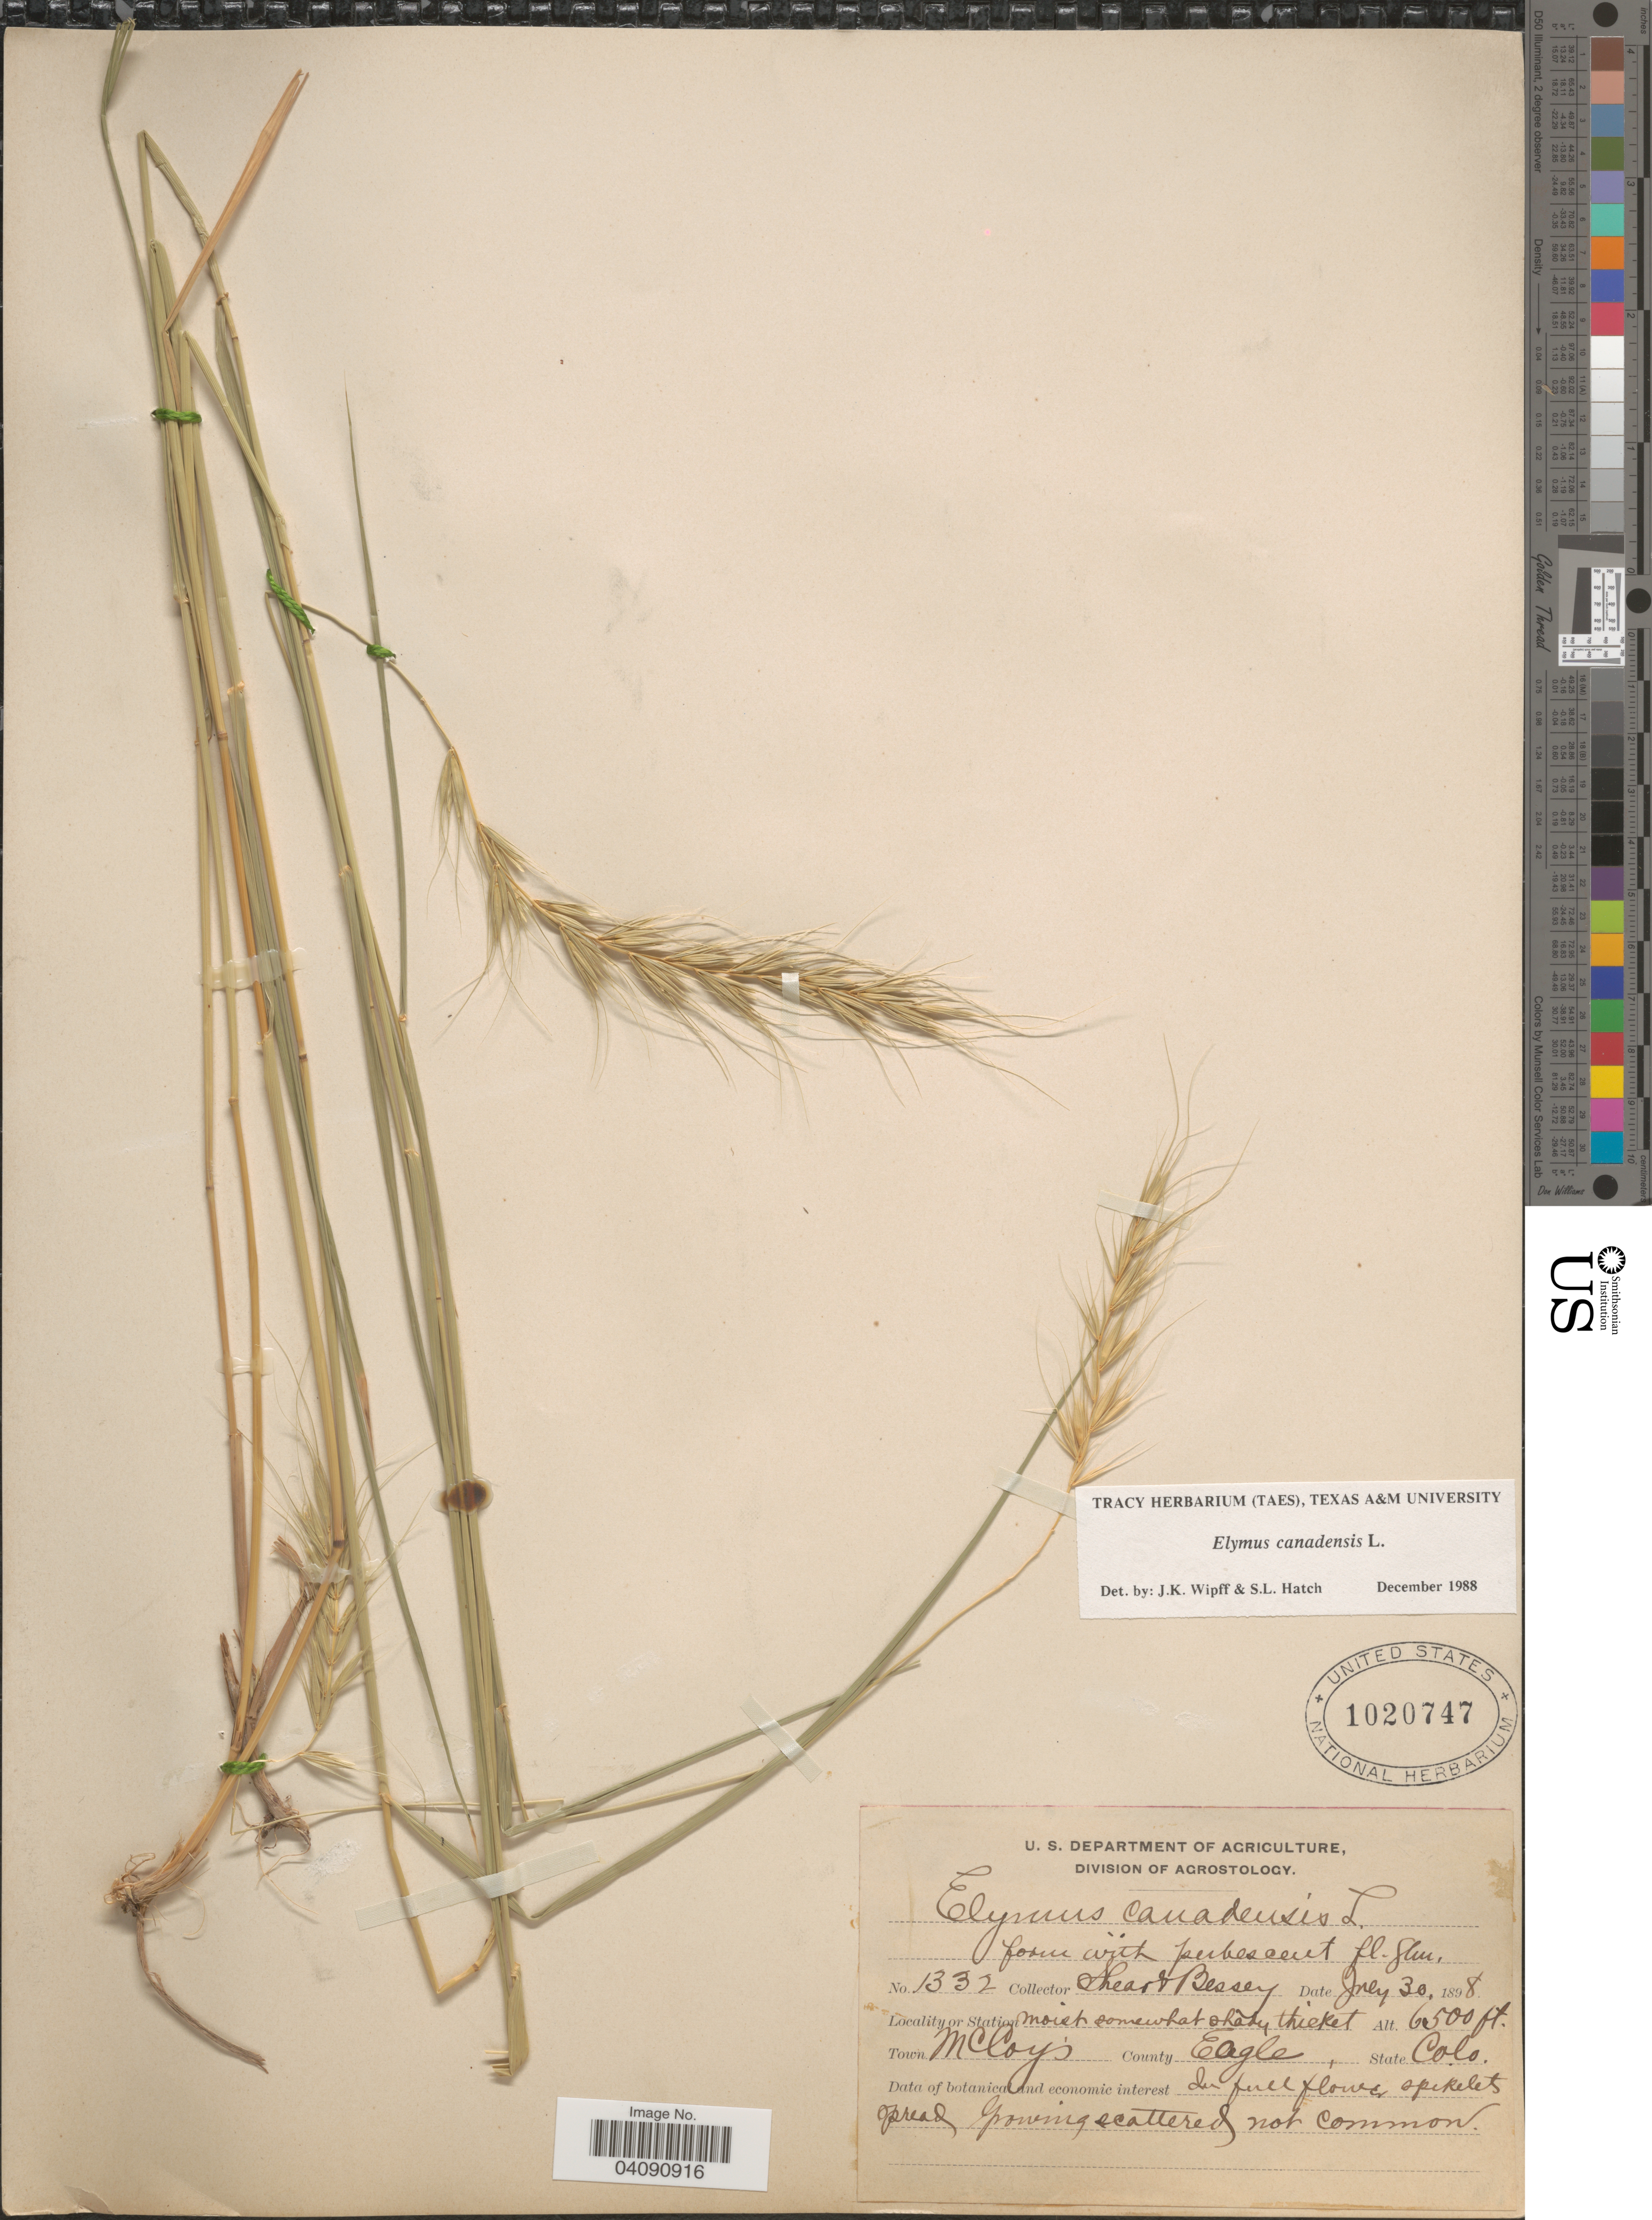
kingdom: Plantae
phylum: Tracheophyta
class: Liliopsida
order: Poales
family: Poaceae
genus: Elymus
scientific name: Elymus canadensis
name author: L.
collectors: -- Shear & -. Bessey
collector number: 1332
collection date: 1898-07-30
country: United States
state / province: Colorado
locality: Moist somewhat shady thicket. Town McCoy's. County Eagle.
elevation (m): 1981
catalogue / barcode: US 1020747